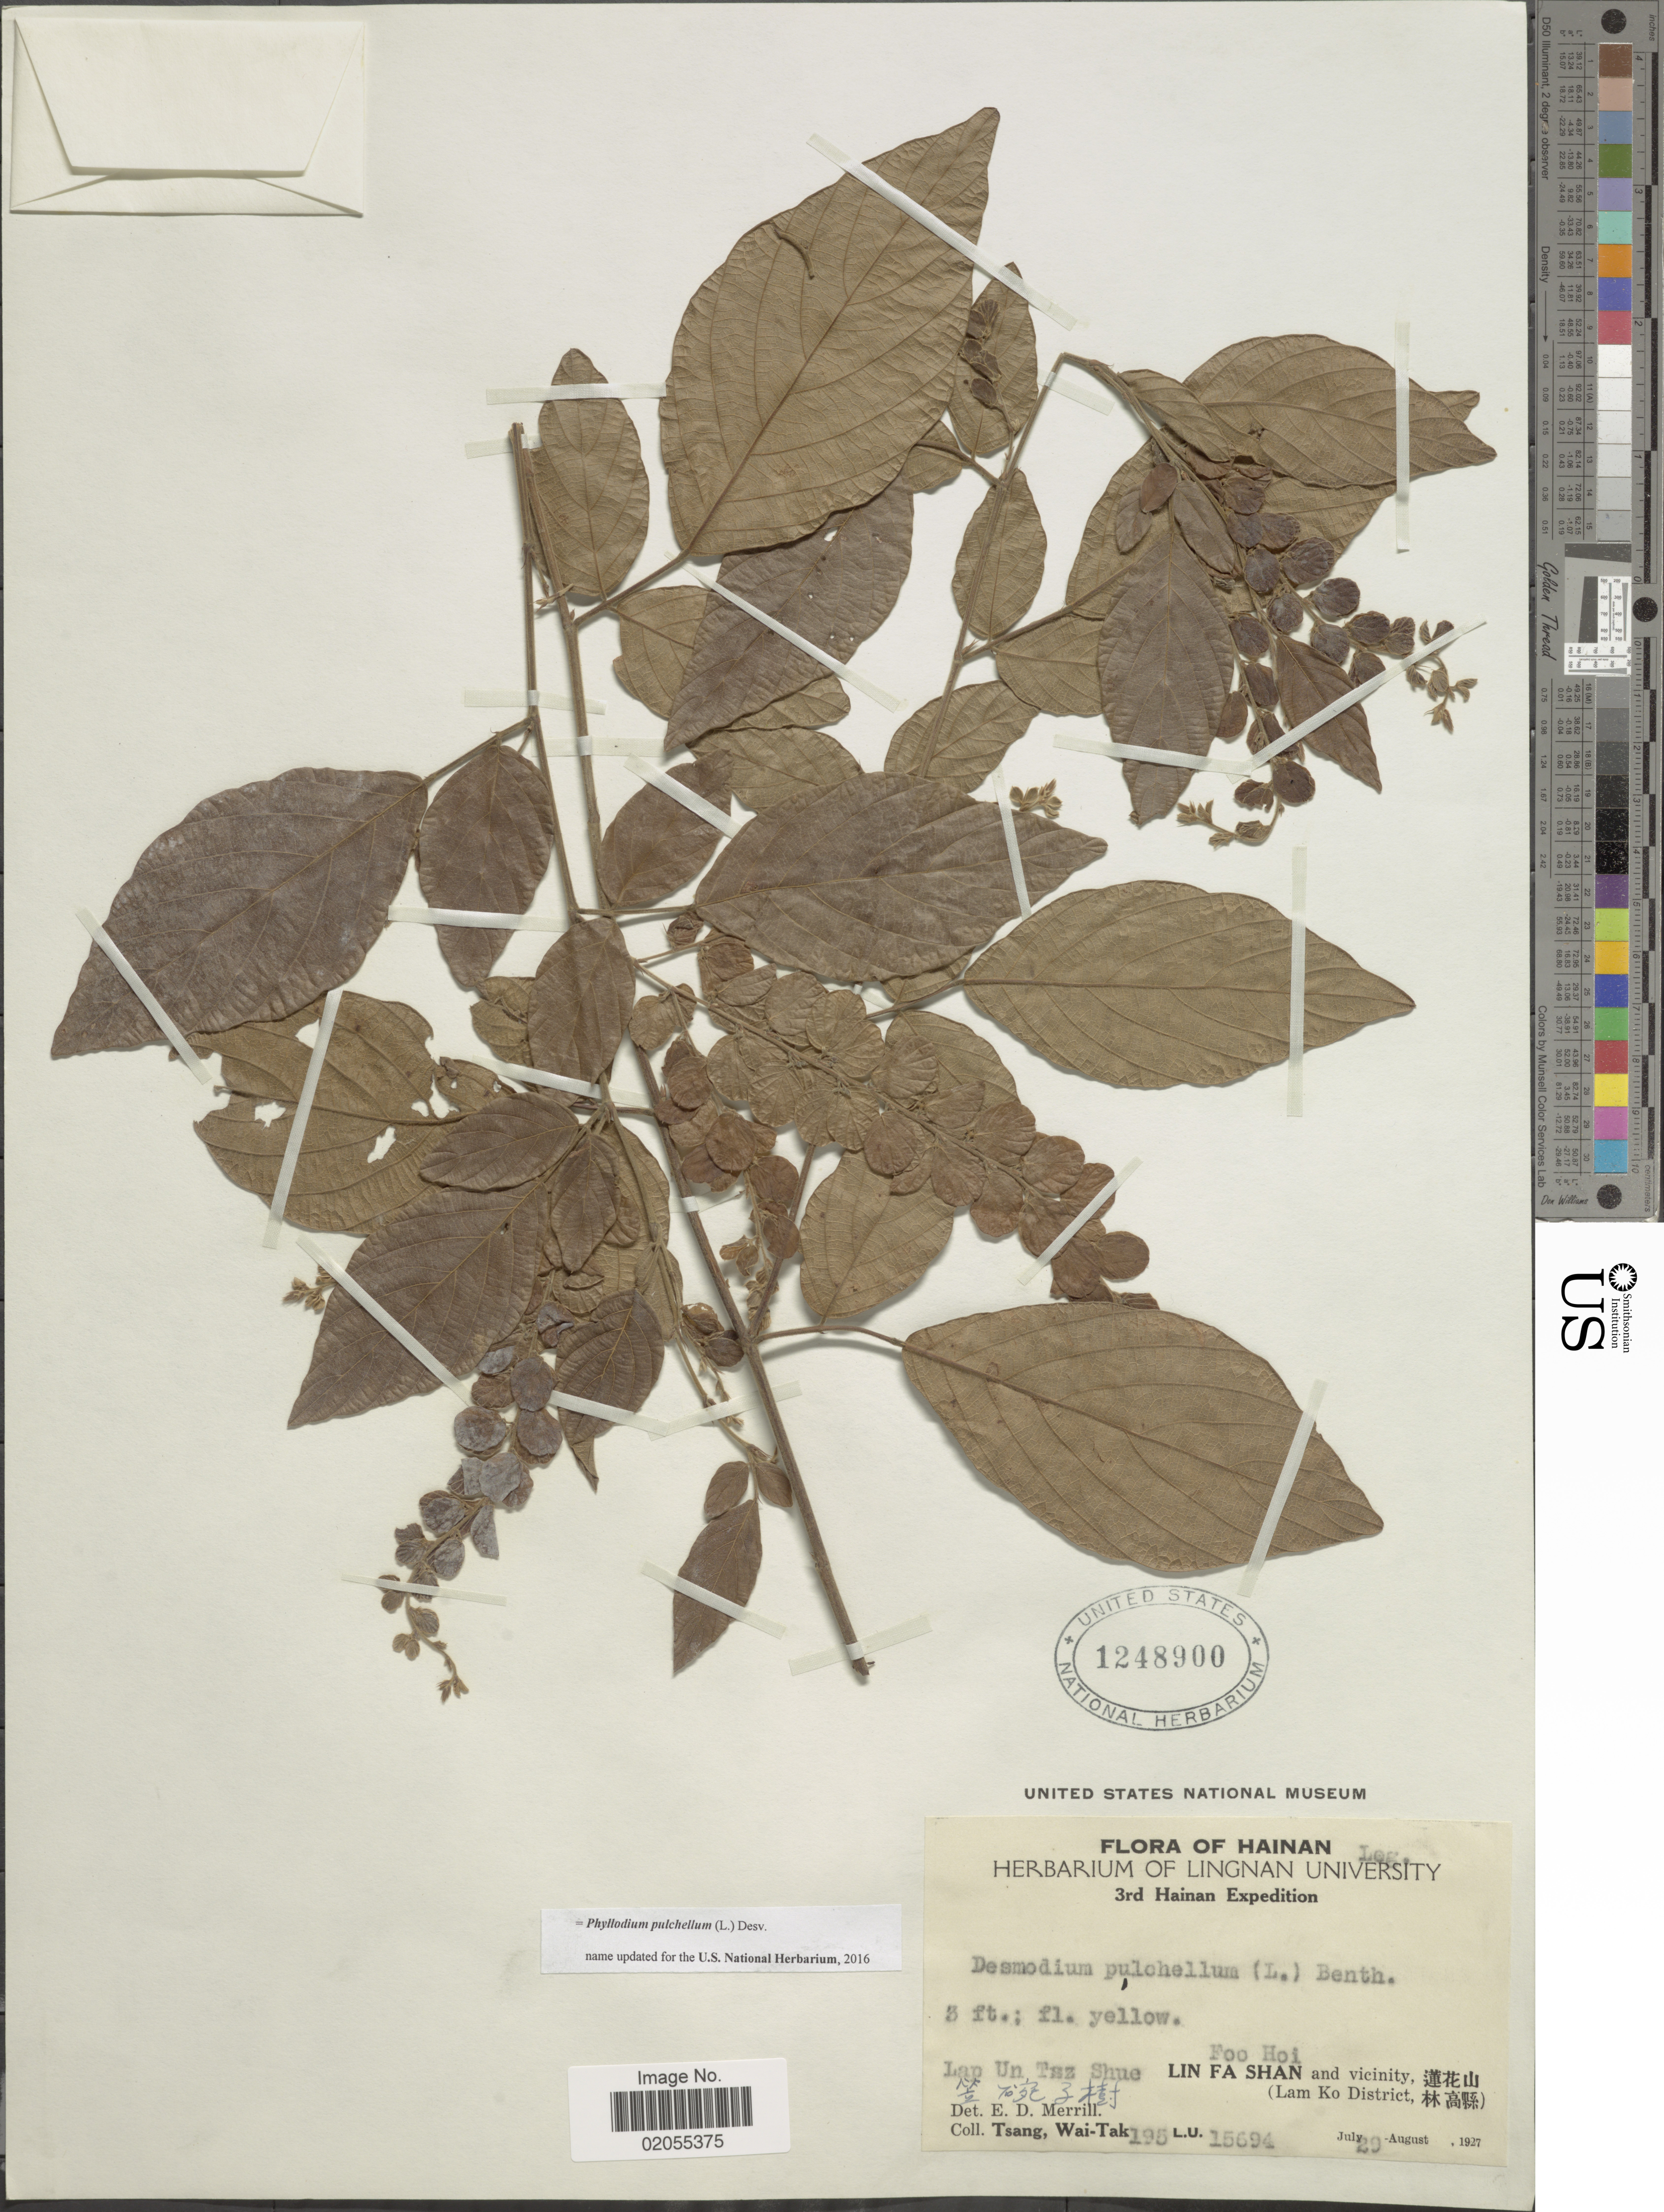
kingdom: Plantae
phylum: Tracheophyta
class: Magnoliopsida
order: Fabales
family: Fabaceae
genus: Phyllodium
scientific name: Phyllodium pulchellum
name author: (L.) Desv.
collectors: W. T. Tsang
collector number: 195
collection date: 1927-07-29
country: China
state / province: Hainan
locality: Lap Un Taz Shue, Foo Hoi, Lin Fa Shan and Vicinity, Lam Ko District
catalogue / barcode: US 1248900